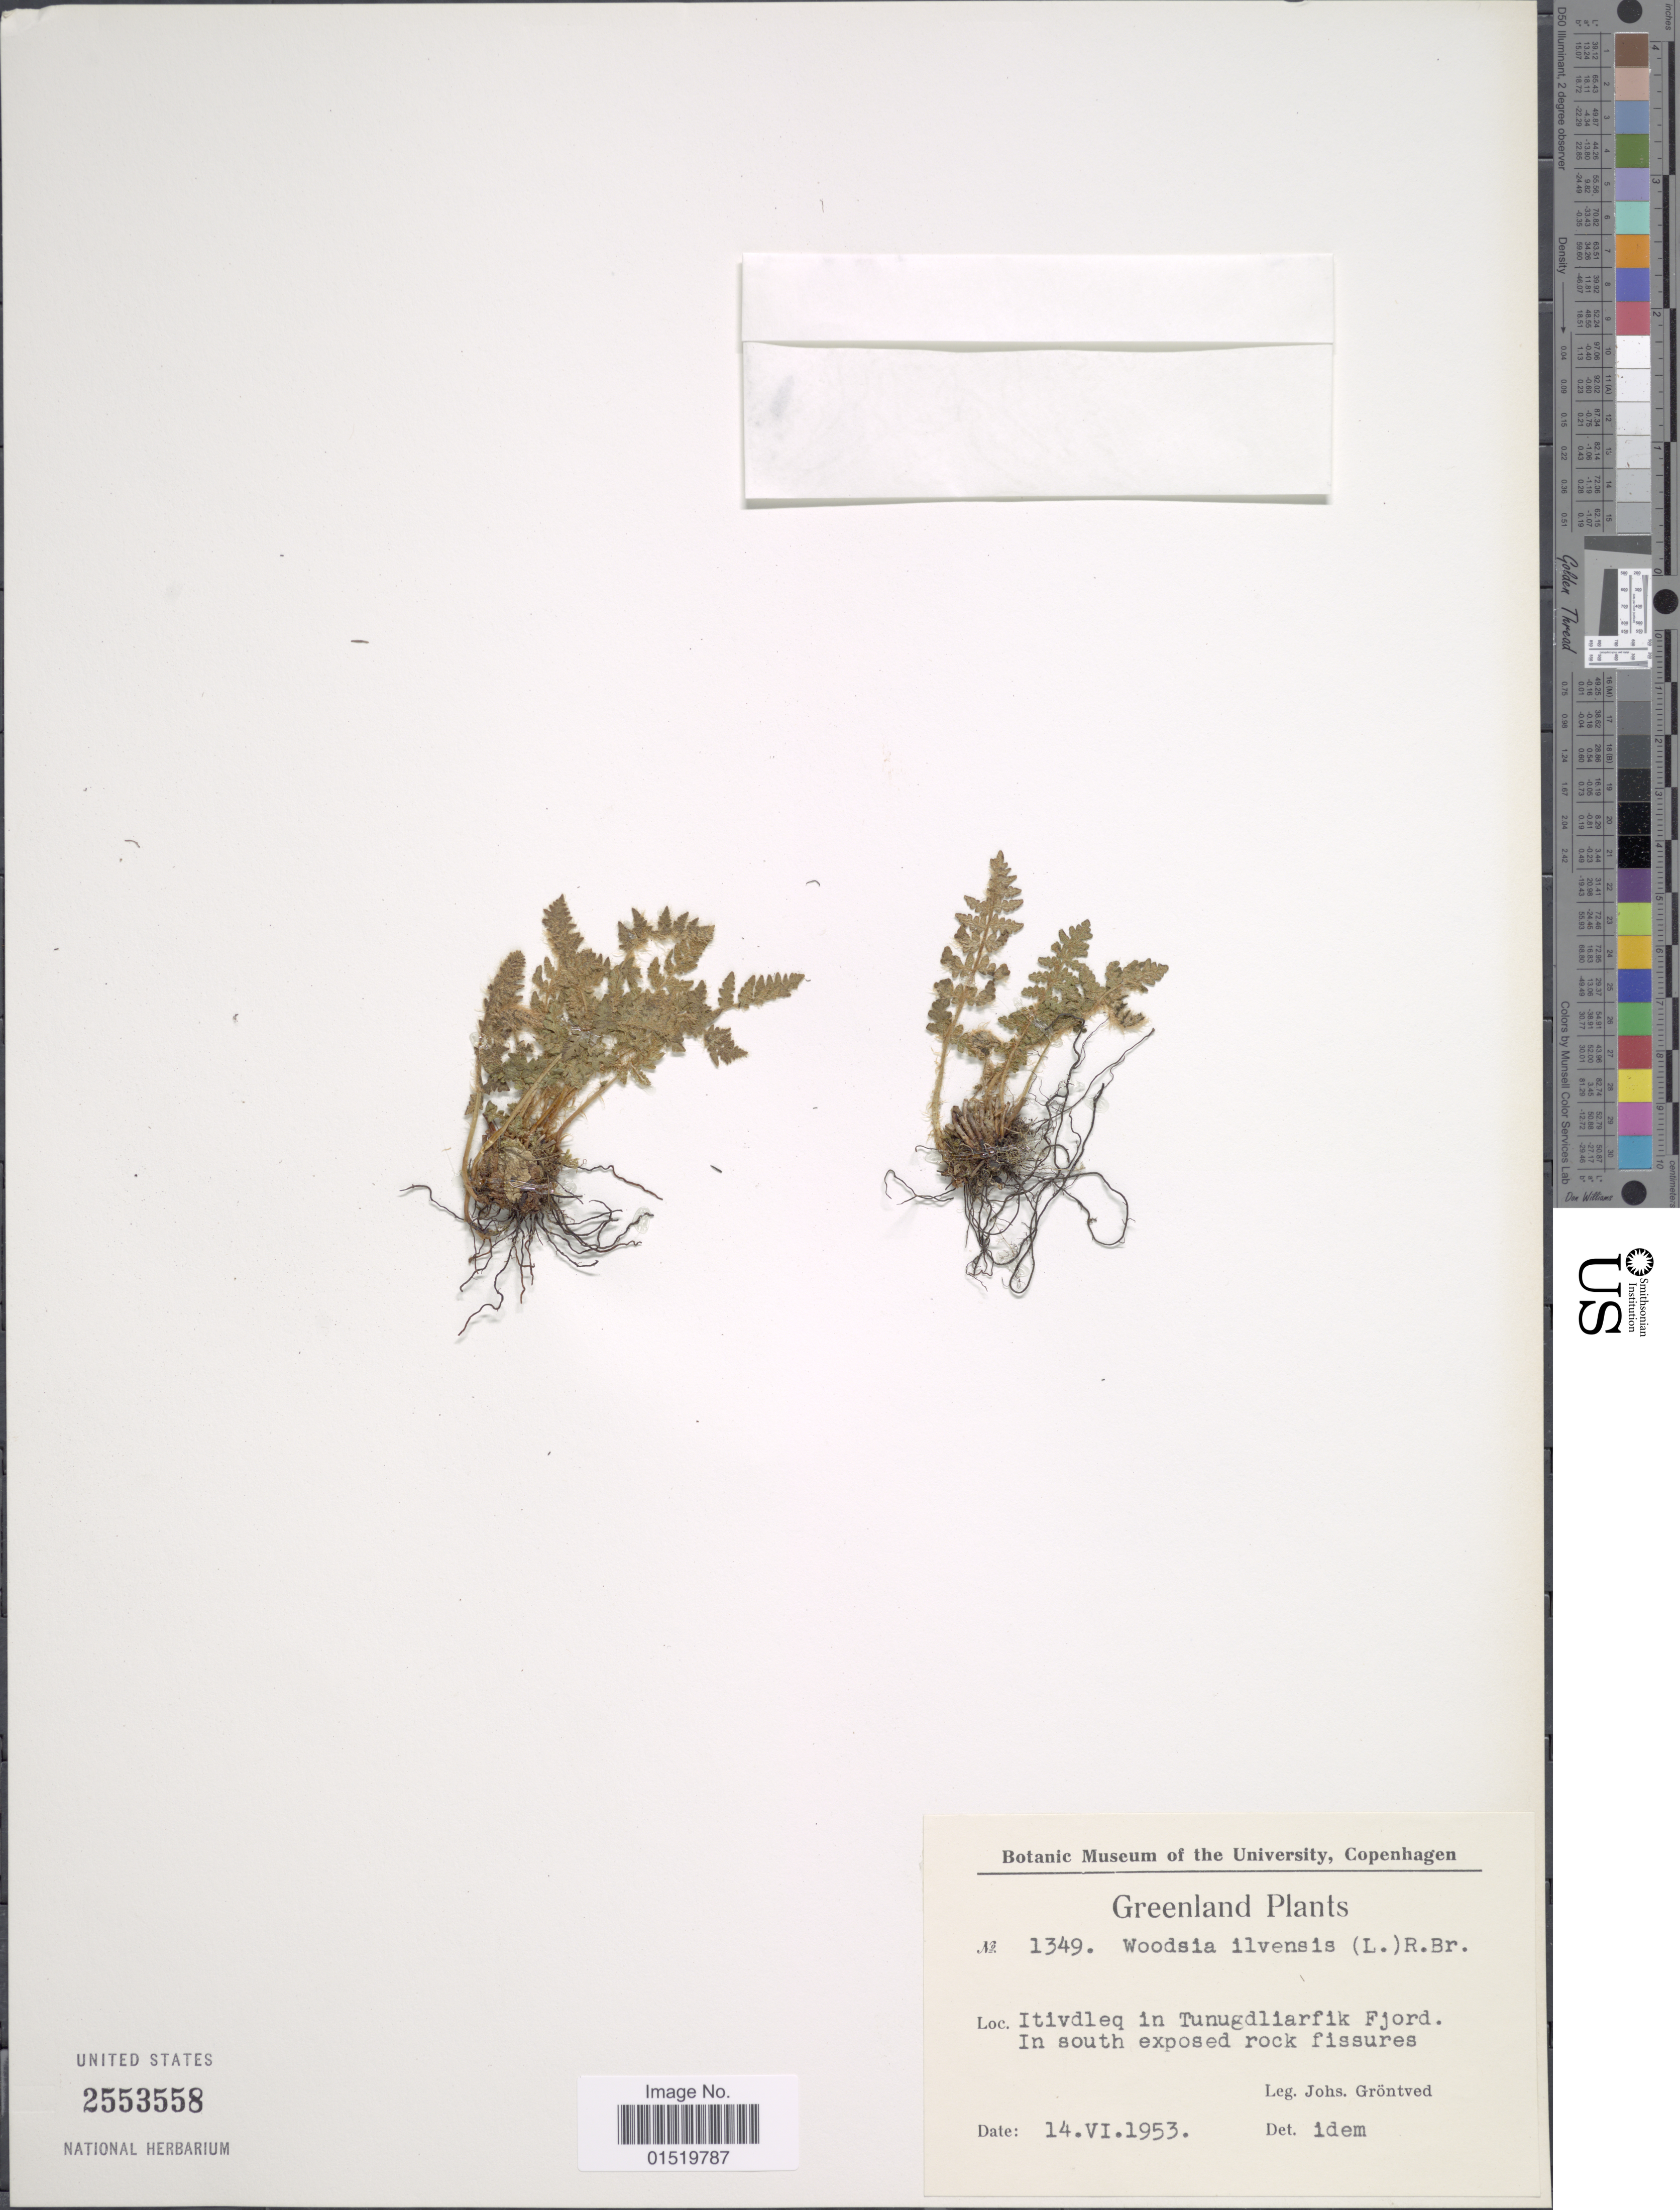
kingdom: Plantae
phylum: Tracheophyta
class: Polypodiopsida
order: Polypodiales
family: Woodsiaceae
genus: Woodsia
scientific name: Woodsia ilvensis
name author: (L.) R. Br.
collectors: J. Gröntved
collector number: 1349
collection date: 1953-06-14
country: Greenland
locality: Itivdleq in Tunugdliarfik Fjord. In south exposed rock fissure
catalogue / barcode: US 2553558